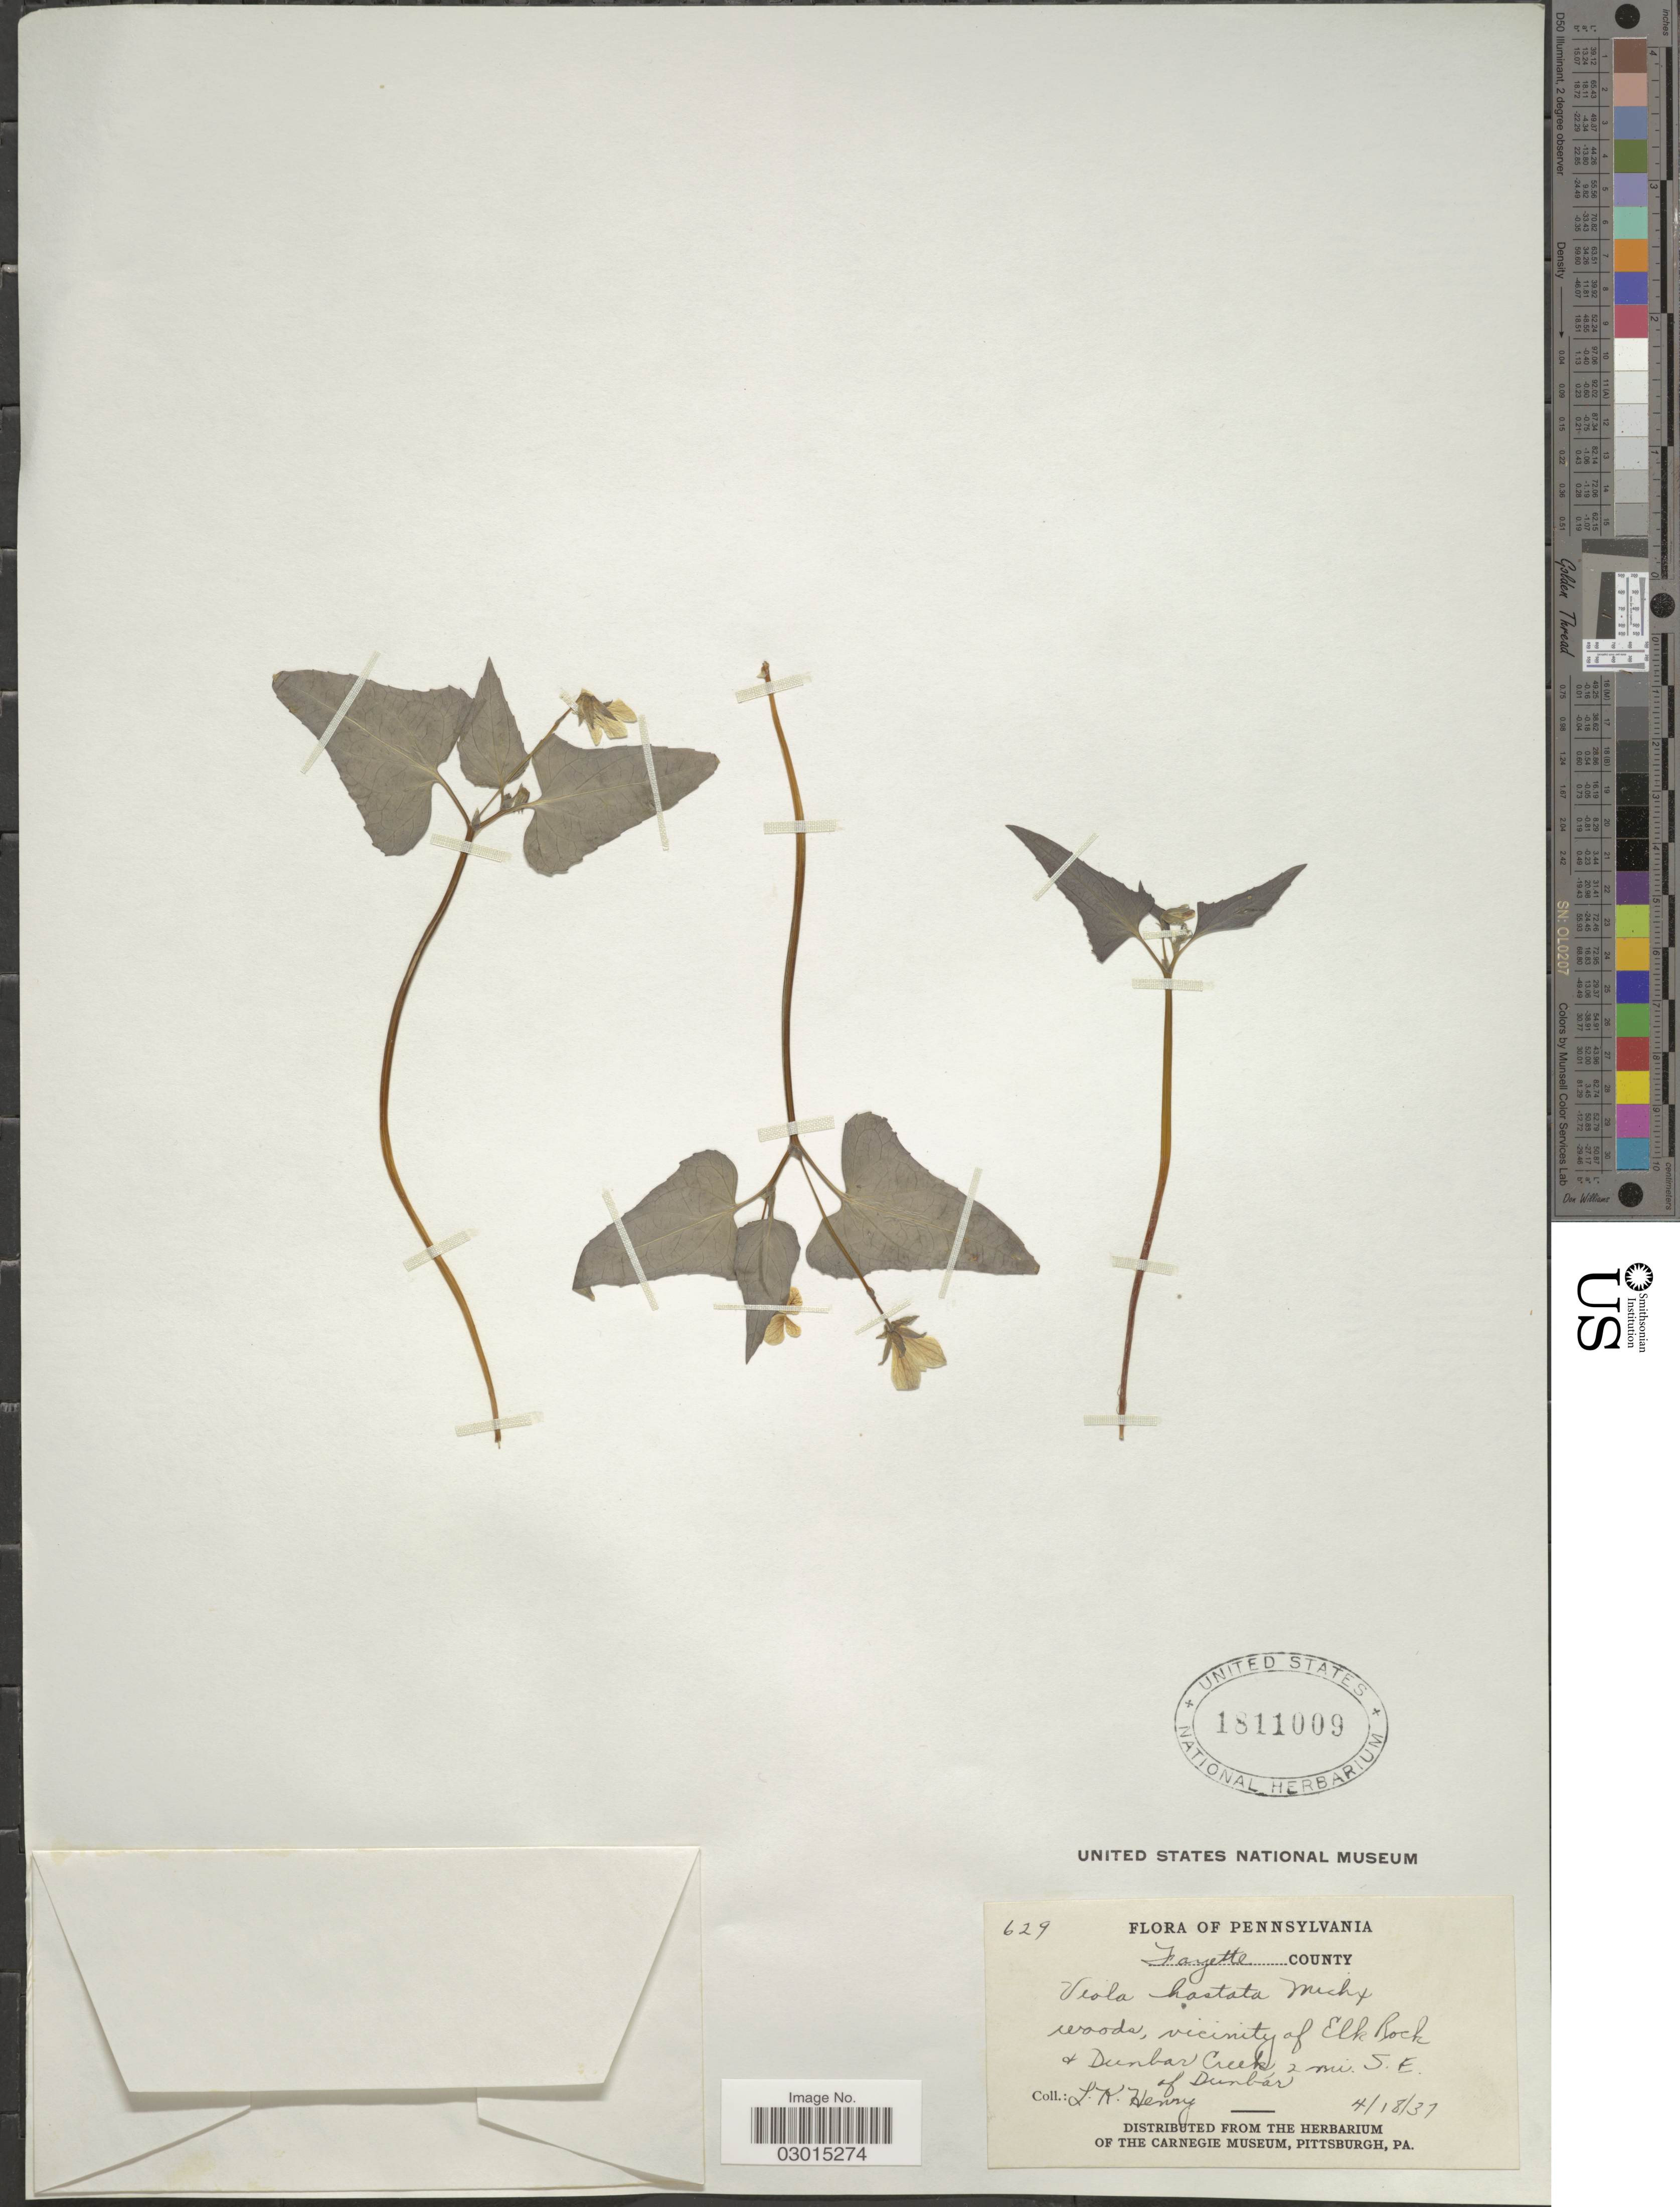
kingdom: Plantae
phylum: Tracheophyta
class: Magnoliopsida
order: Malpighiales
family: Violaceae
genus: Viola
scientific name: Viola hastata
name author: Michx.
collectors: L. K. Henry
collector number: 629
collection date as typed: Transcribed d/m/y: 18/4/37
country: United States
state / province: Pennsylvania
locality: Fayette County. Woods, vicinity of Elk Rock & Dunbar Creek, 2 mi. S.E. of Dunbar.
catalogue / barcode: US 1811009